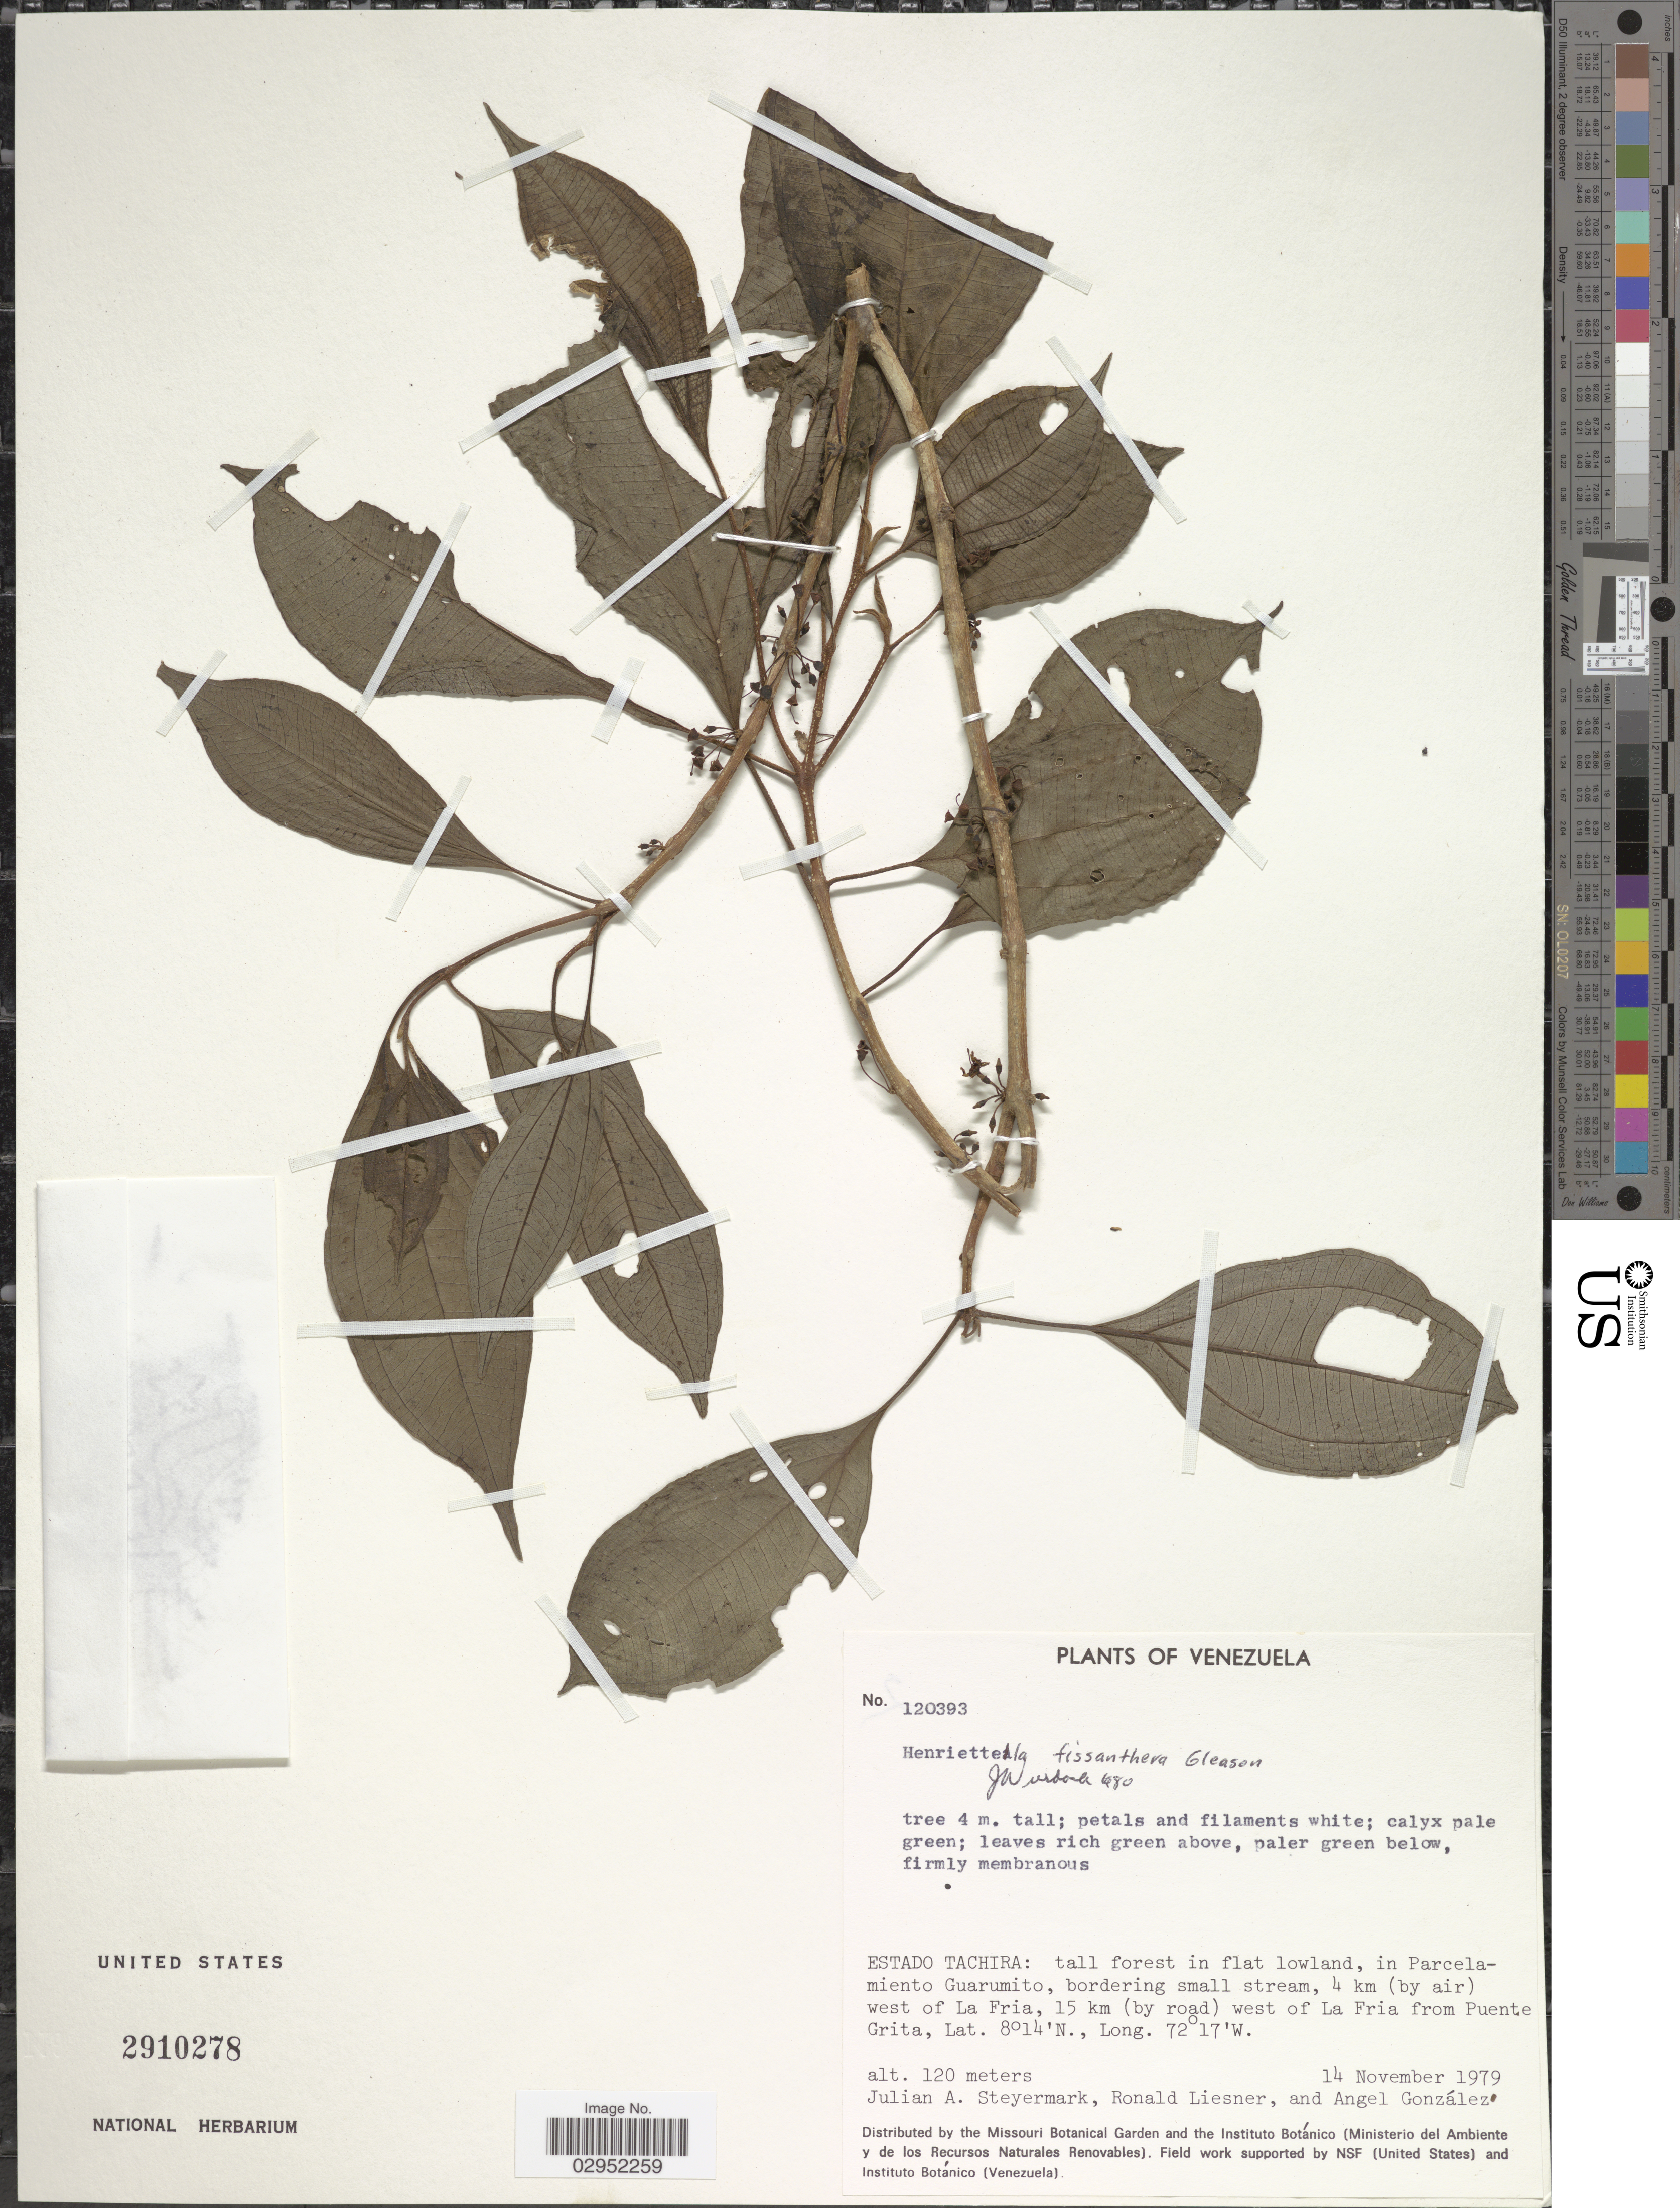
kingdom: Plantae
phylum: Tracheophyta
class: Magnoliopsida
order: Myrtales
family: Melastomataceae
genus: Henriettea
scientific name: Henriettea fissanthera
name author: (Gleason) Penneys et al.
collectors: J. Steyermark, R. L. Liesner & A. C. González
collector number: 120393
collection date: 1979-11-14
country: Venezuela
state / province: Tachira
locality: Tall forest in flat lowland, in Parcelamiento Guarumito, bordering small stream, 4 km (by air) west of La Fria, 15 km (by road) west of La Fria from Puente Grita.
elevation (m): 120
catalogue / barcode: US 2910278